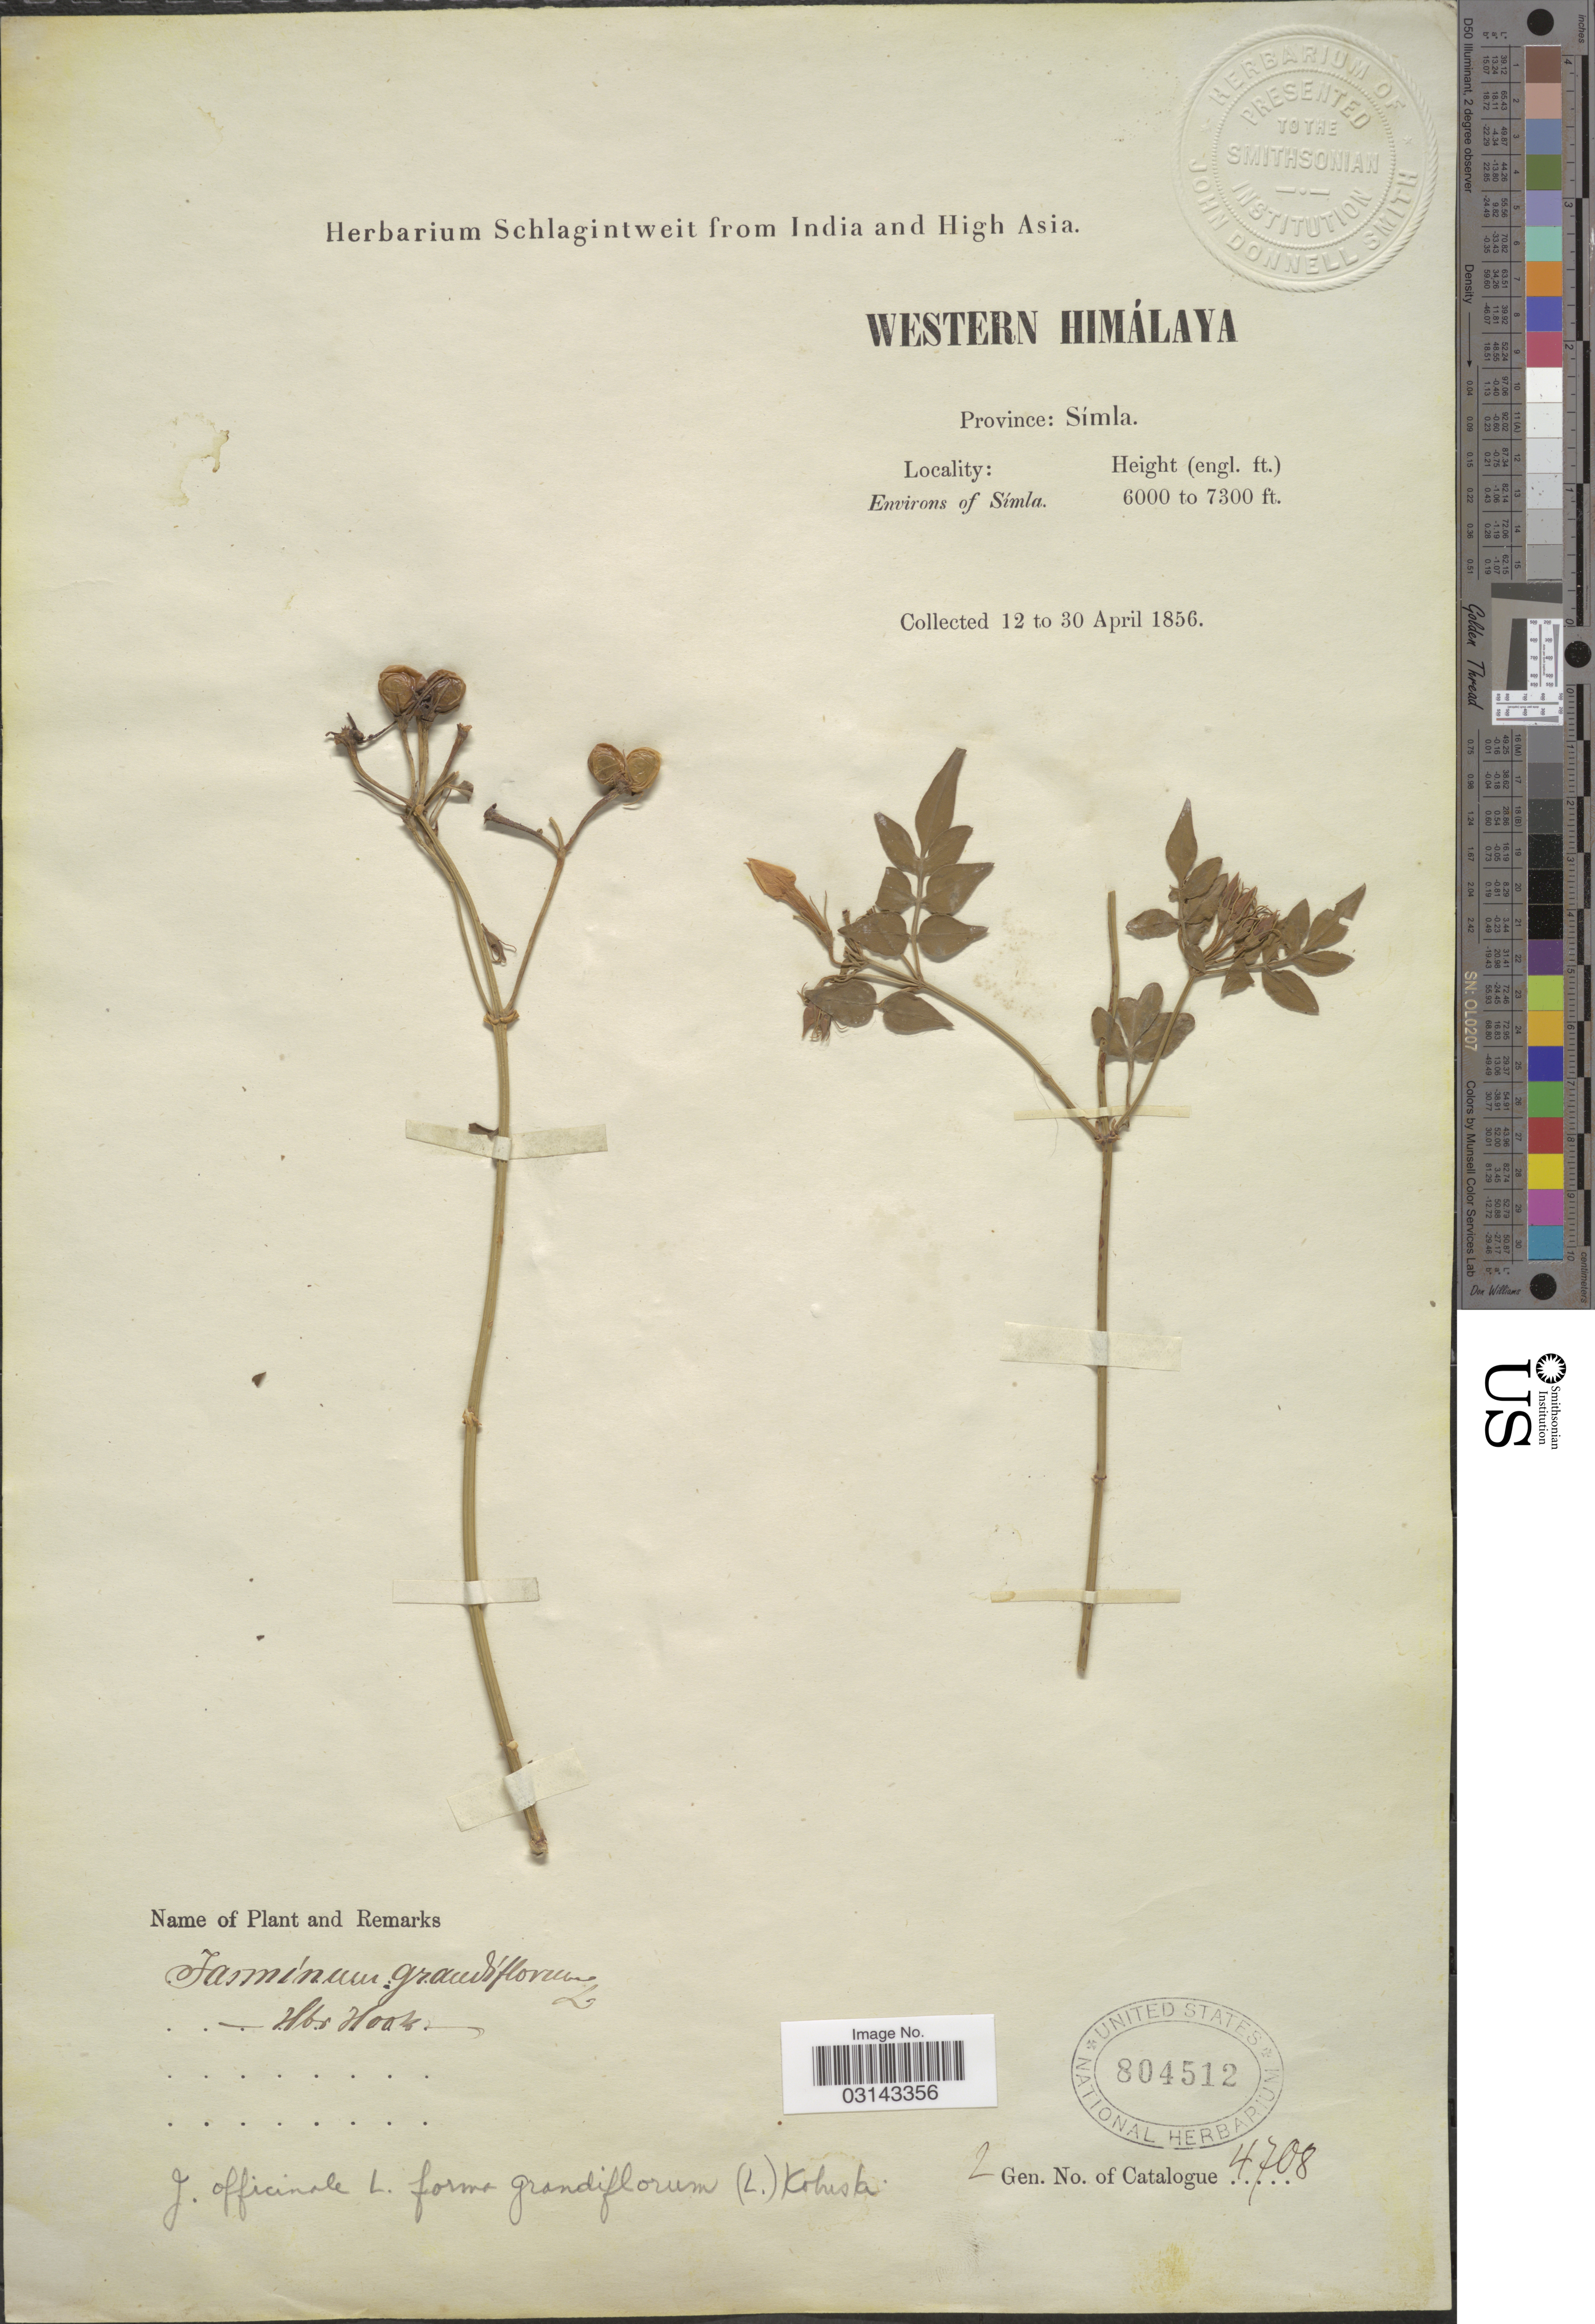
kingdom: Plantae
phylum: Tracheophyta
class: Magnoliopsida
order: Lamiales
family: Oleaceae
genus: Jasminum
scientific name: Jasminum grandiflorum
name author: L.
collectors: ex herb. Schlagintweit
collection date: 1856-04-12/1856-04-30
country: India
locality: Western Himálaya. Province: Simla. Environs of Símla.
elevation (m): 1829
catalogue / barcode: US 804512